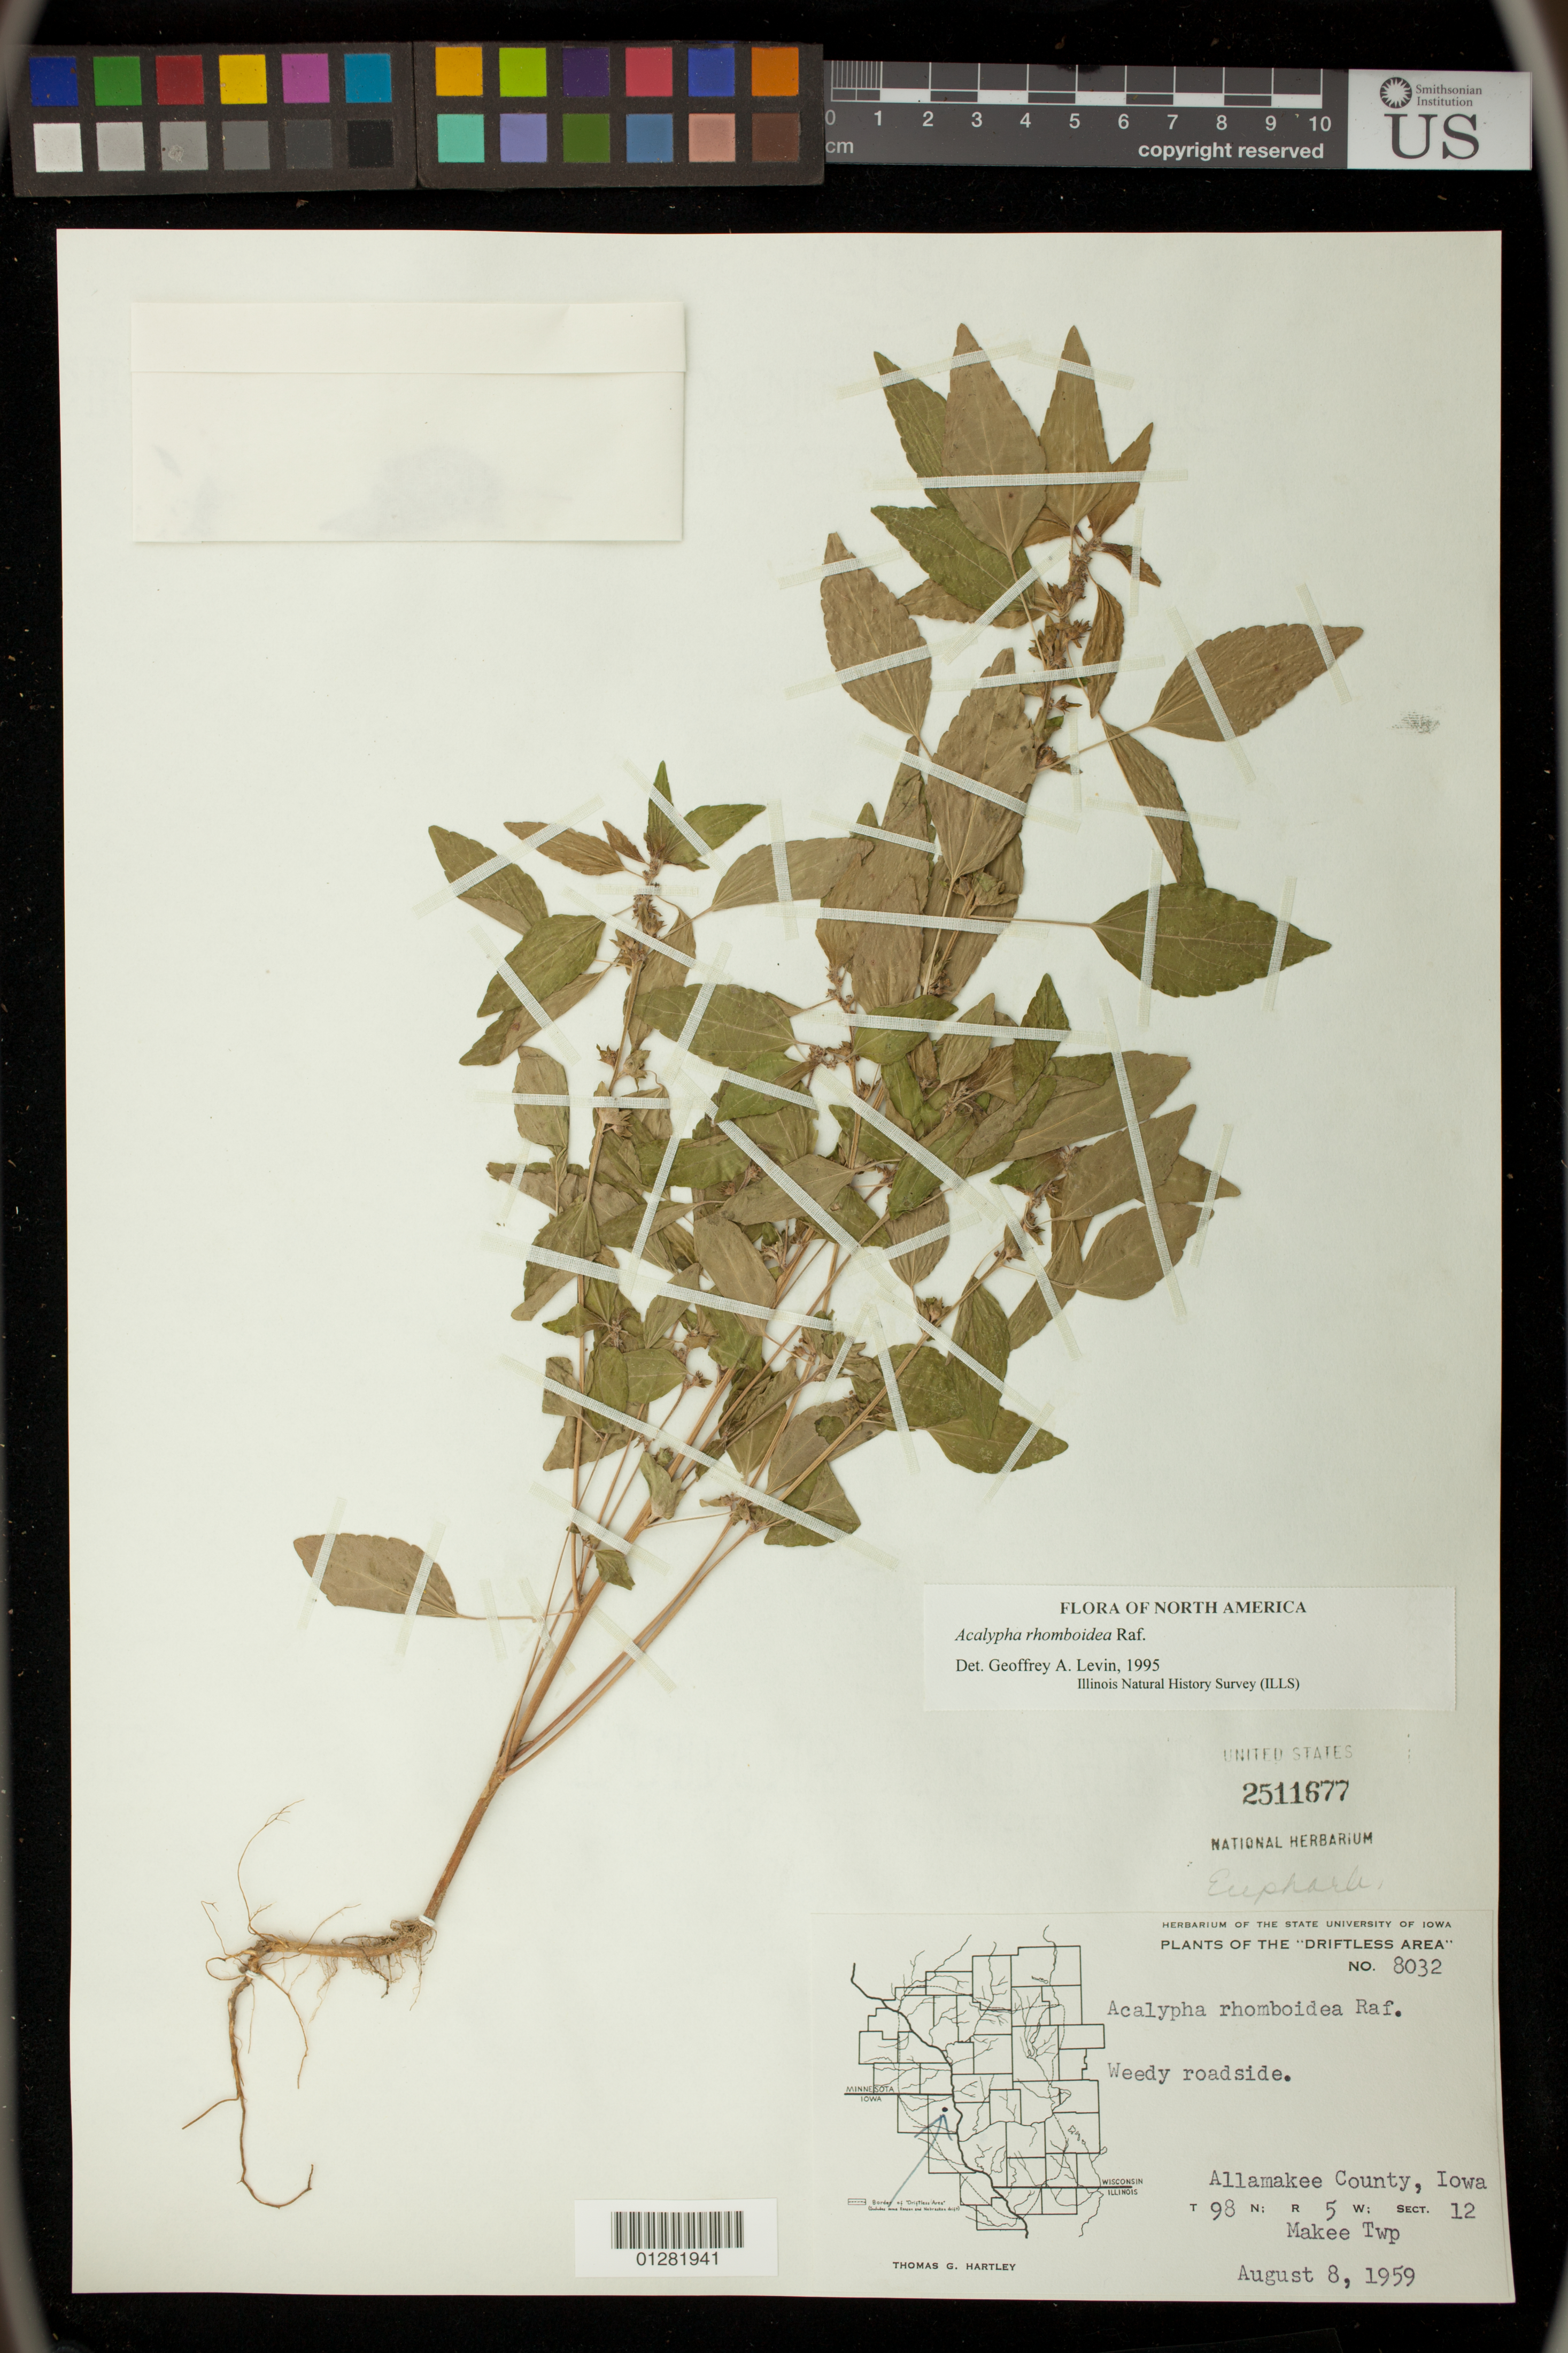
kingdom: Plantae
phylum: Tracheophyta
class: Magnoliopsida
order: Malpighiales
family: Euphorbiaceae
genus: Acalypha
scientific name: Acalypha rhomboidea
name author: Raf.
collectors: T. G. Hartley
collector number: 8032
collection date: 1959-08-08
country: United States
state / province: Iowa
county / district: Allamakee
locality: Makee township: T98N; R5W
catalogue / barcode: US 2511677